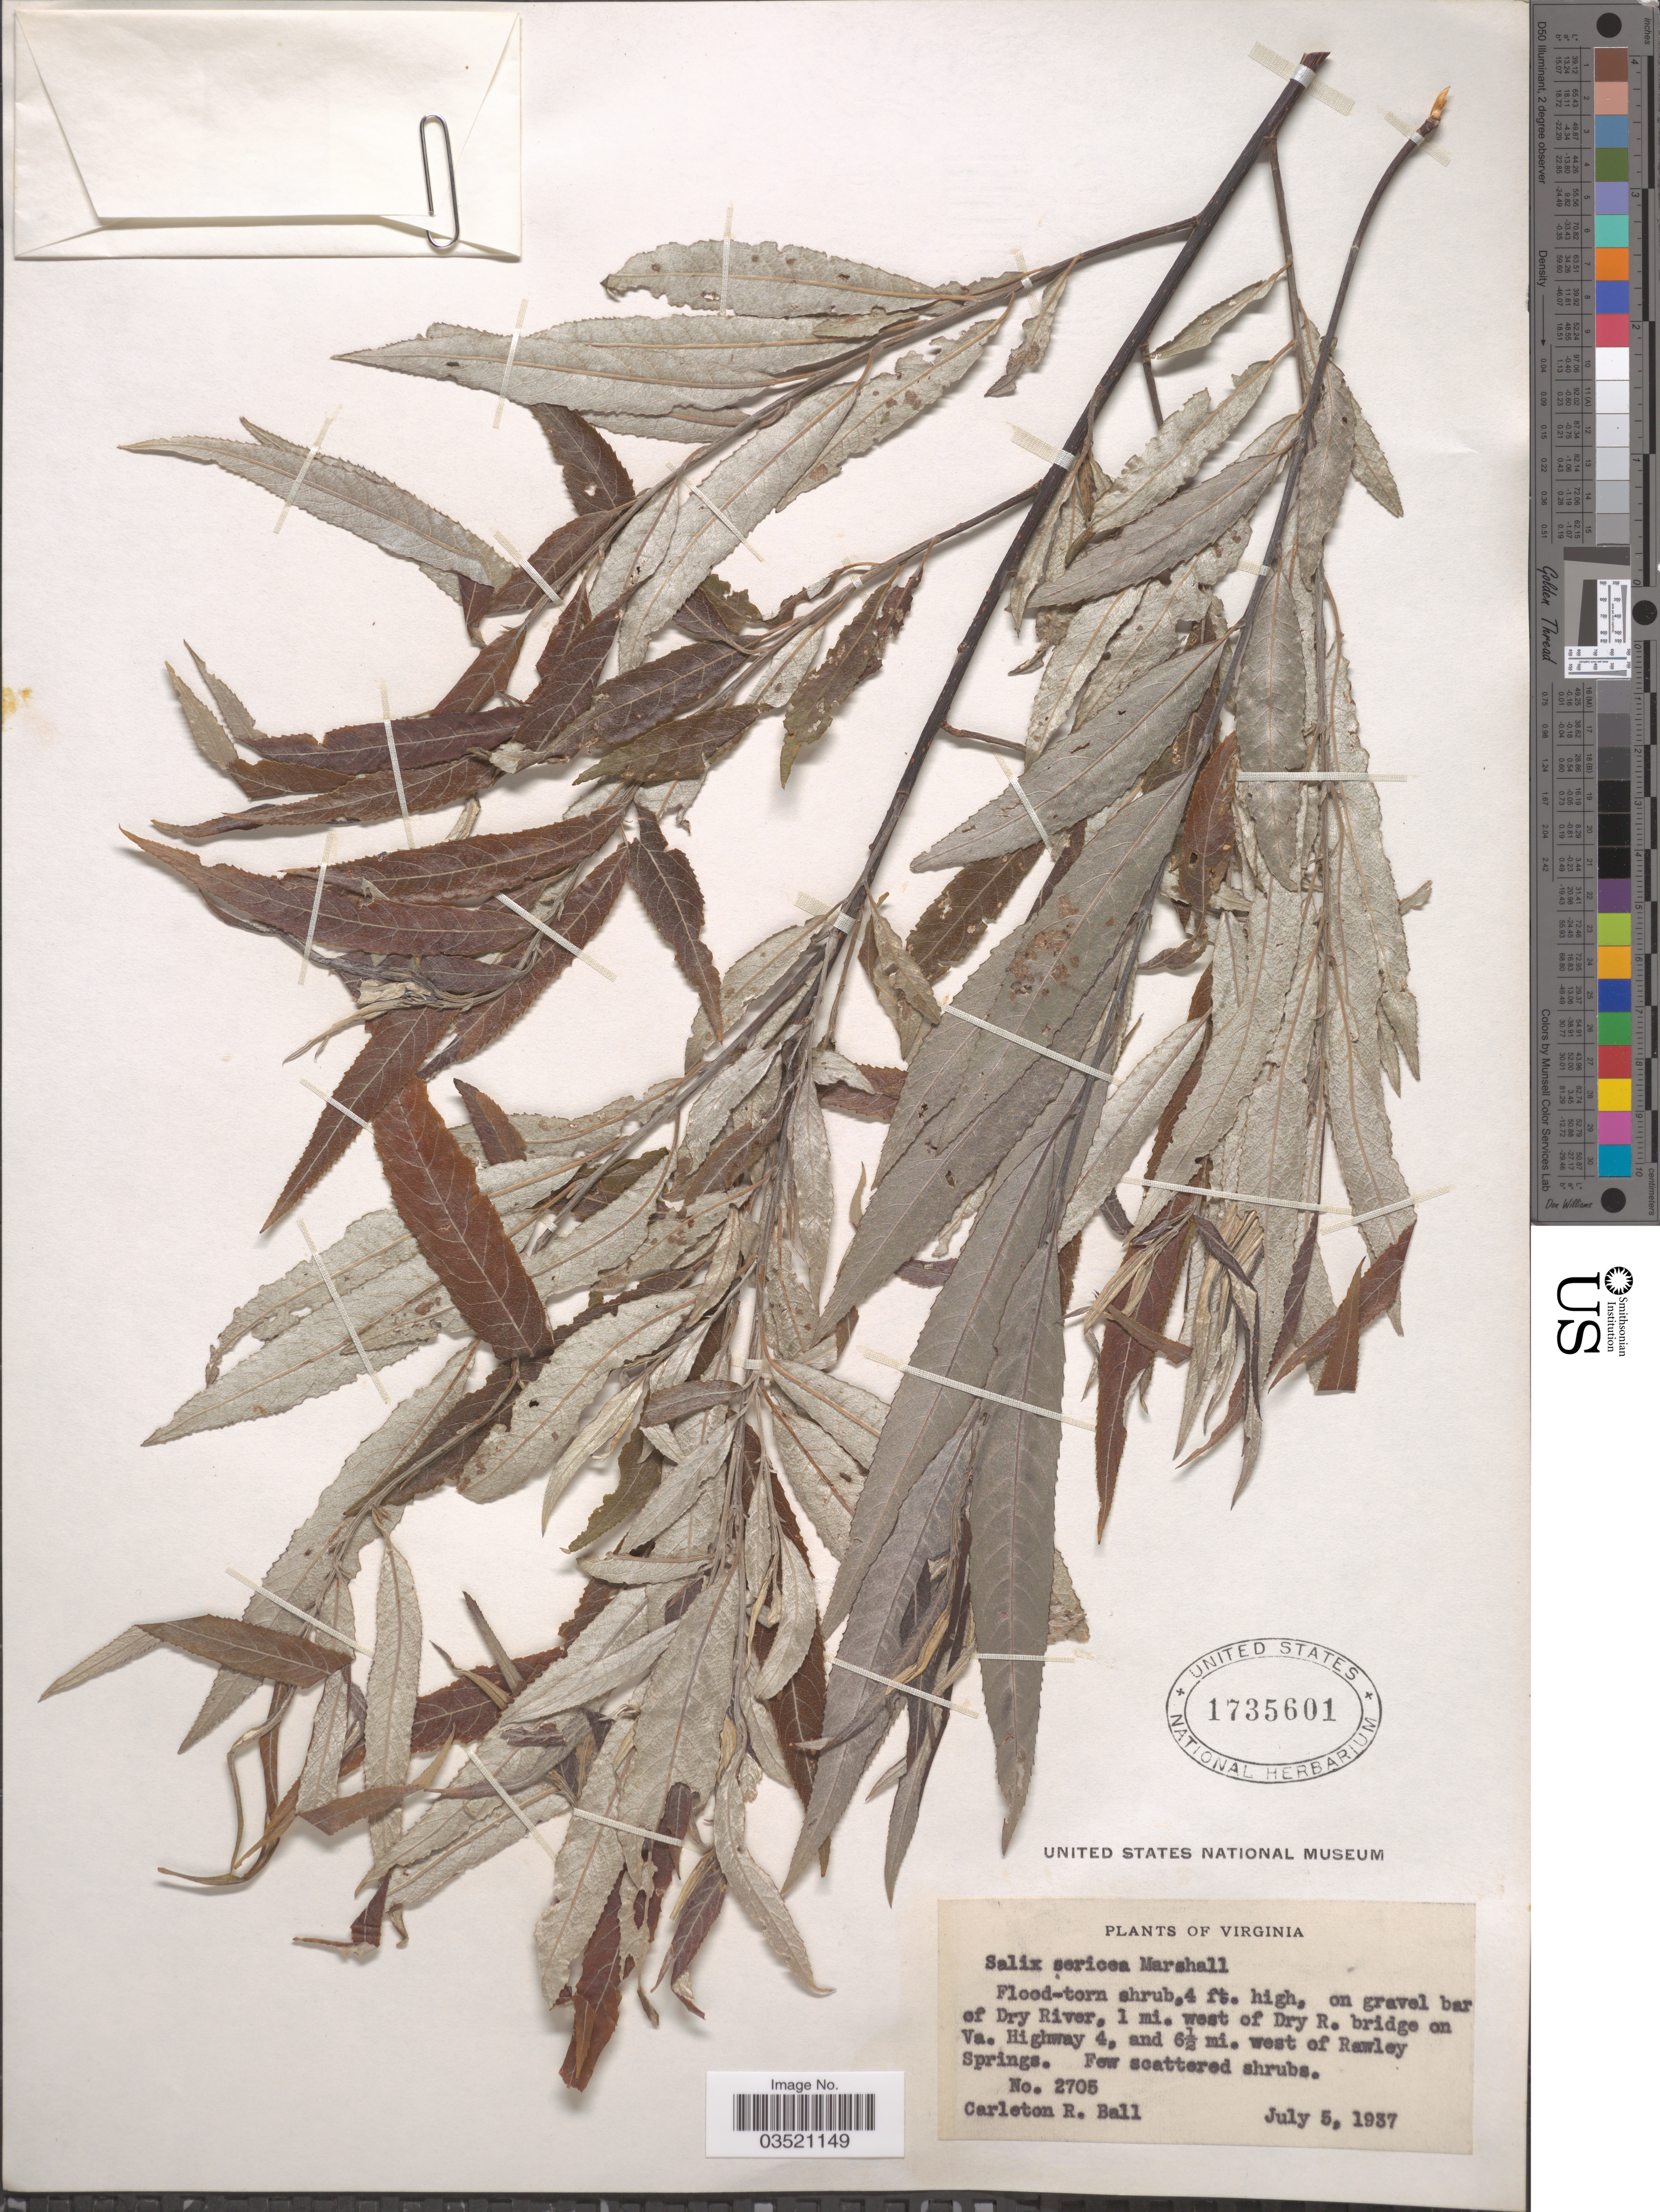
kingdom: Plantae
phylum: Tracheophyta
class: Magnoliopsida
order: Malpighiales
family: Salicaceae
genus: Salix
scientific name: Salix sericea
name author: Marshall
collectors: C. R. Ball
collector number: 2705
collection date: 1937-07-05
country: United States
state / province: Virginia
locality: On gravel bar of Dry River, 1 mi. west of Dry R. bridge on Va. Highway 4, and 6½ mi. west of Rawley Springs.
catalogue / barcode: US 1735601